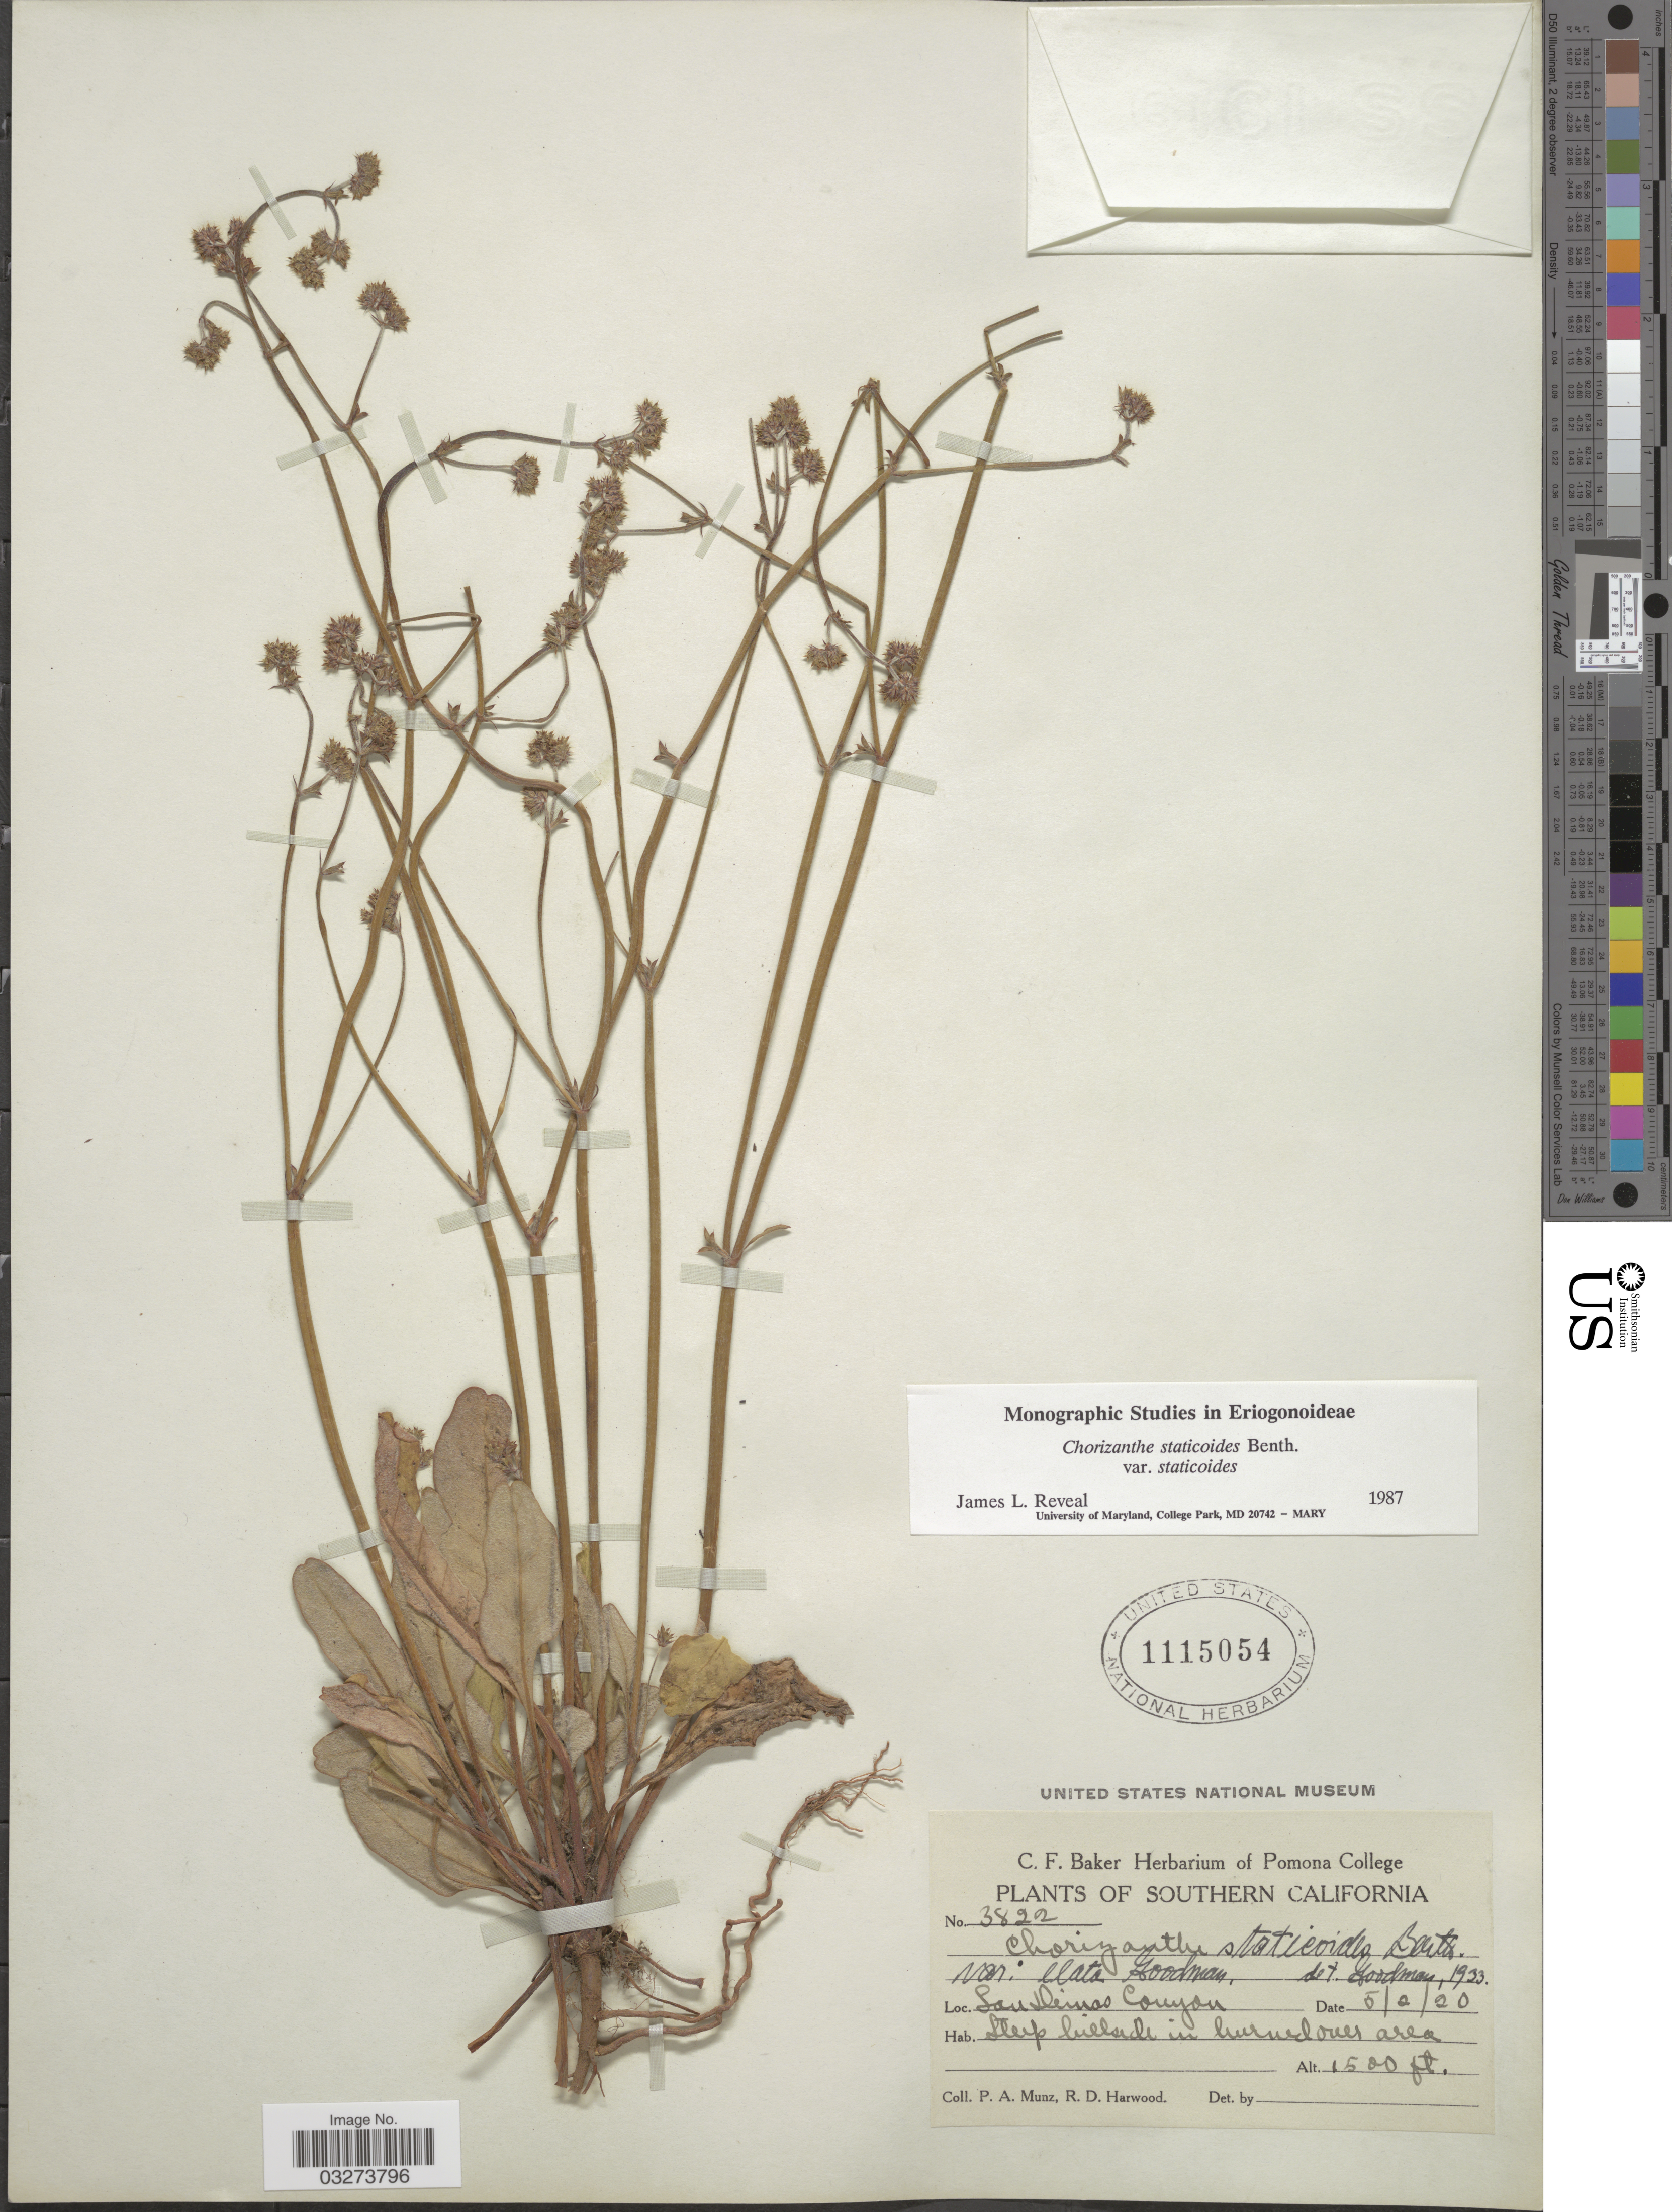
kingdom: Plantae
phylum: Tracheophyta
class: Magnoliopsida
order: Caryophyllales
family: Polygonaceae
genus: Chorizanthe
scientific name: Chorizanthe staticoides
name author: Benth.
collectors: P. A. Munz & R. Harwood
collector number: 3822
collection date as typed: Transcribed d/m/y: 2/5/20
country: United States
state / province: California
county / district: Los Angeles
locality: Southern California, San Dimas Canyon.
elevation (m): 457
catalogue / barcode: US 1115054